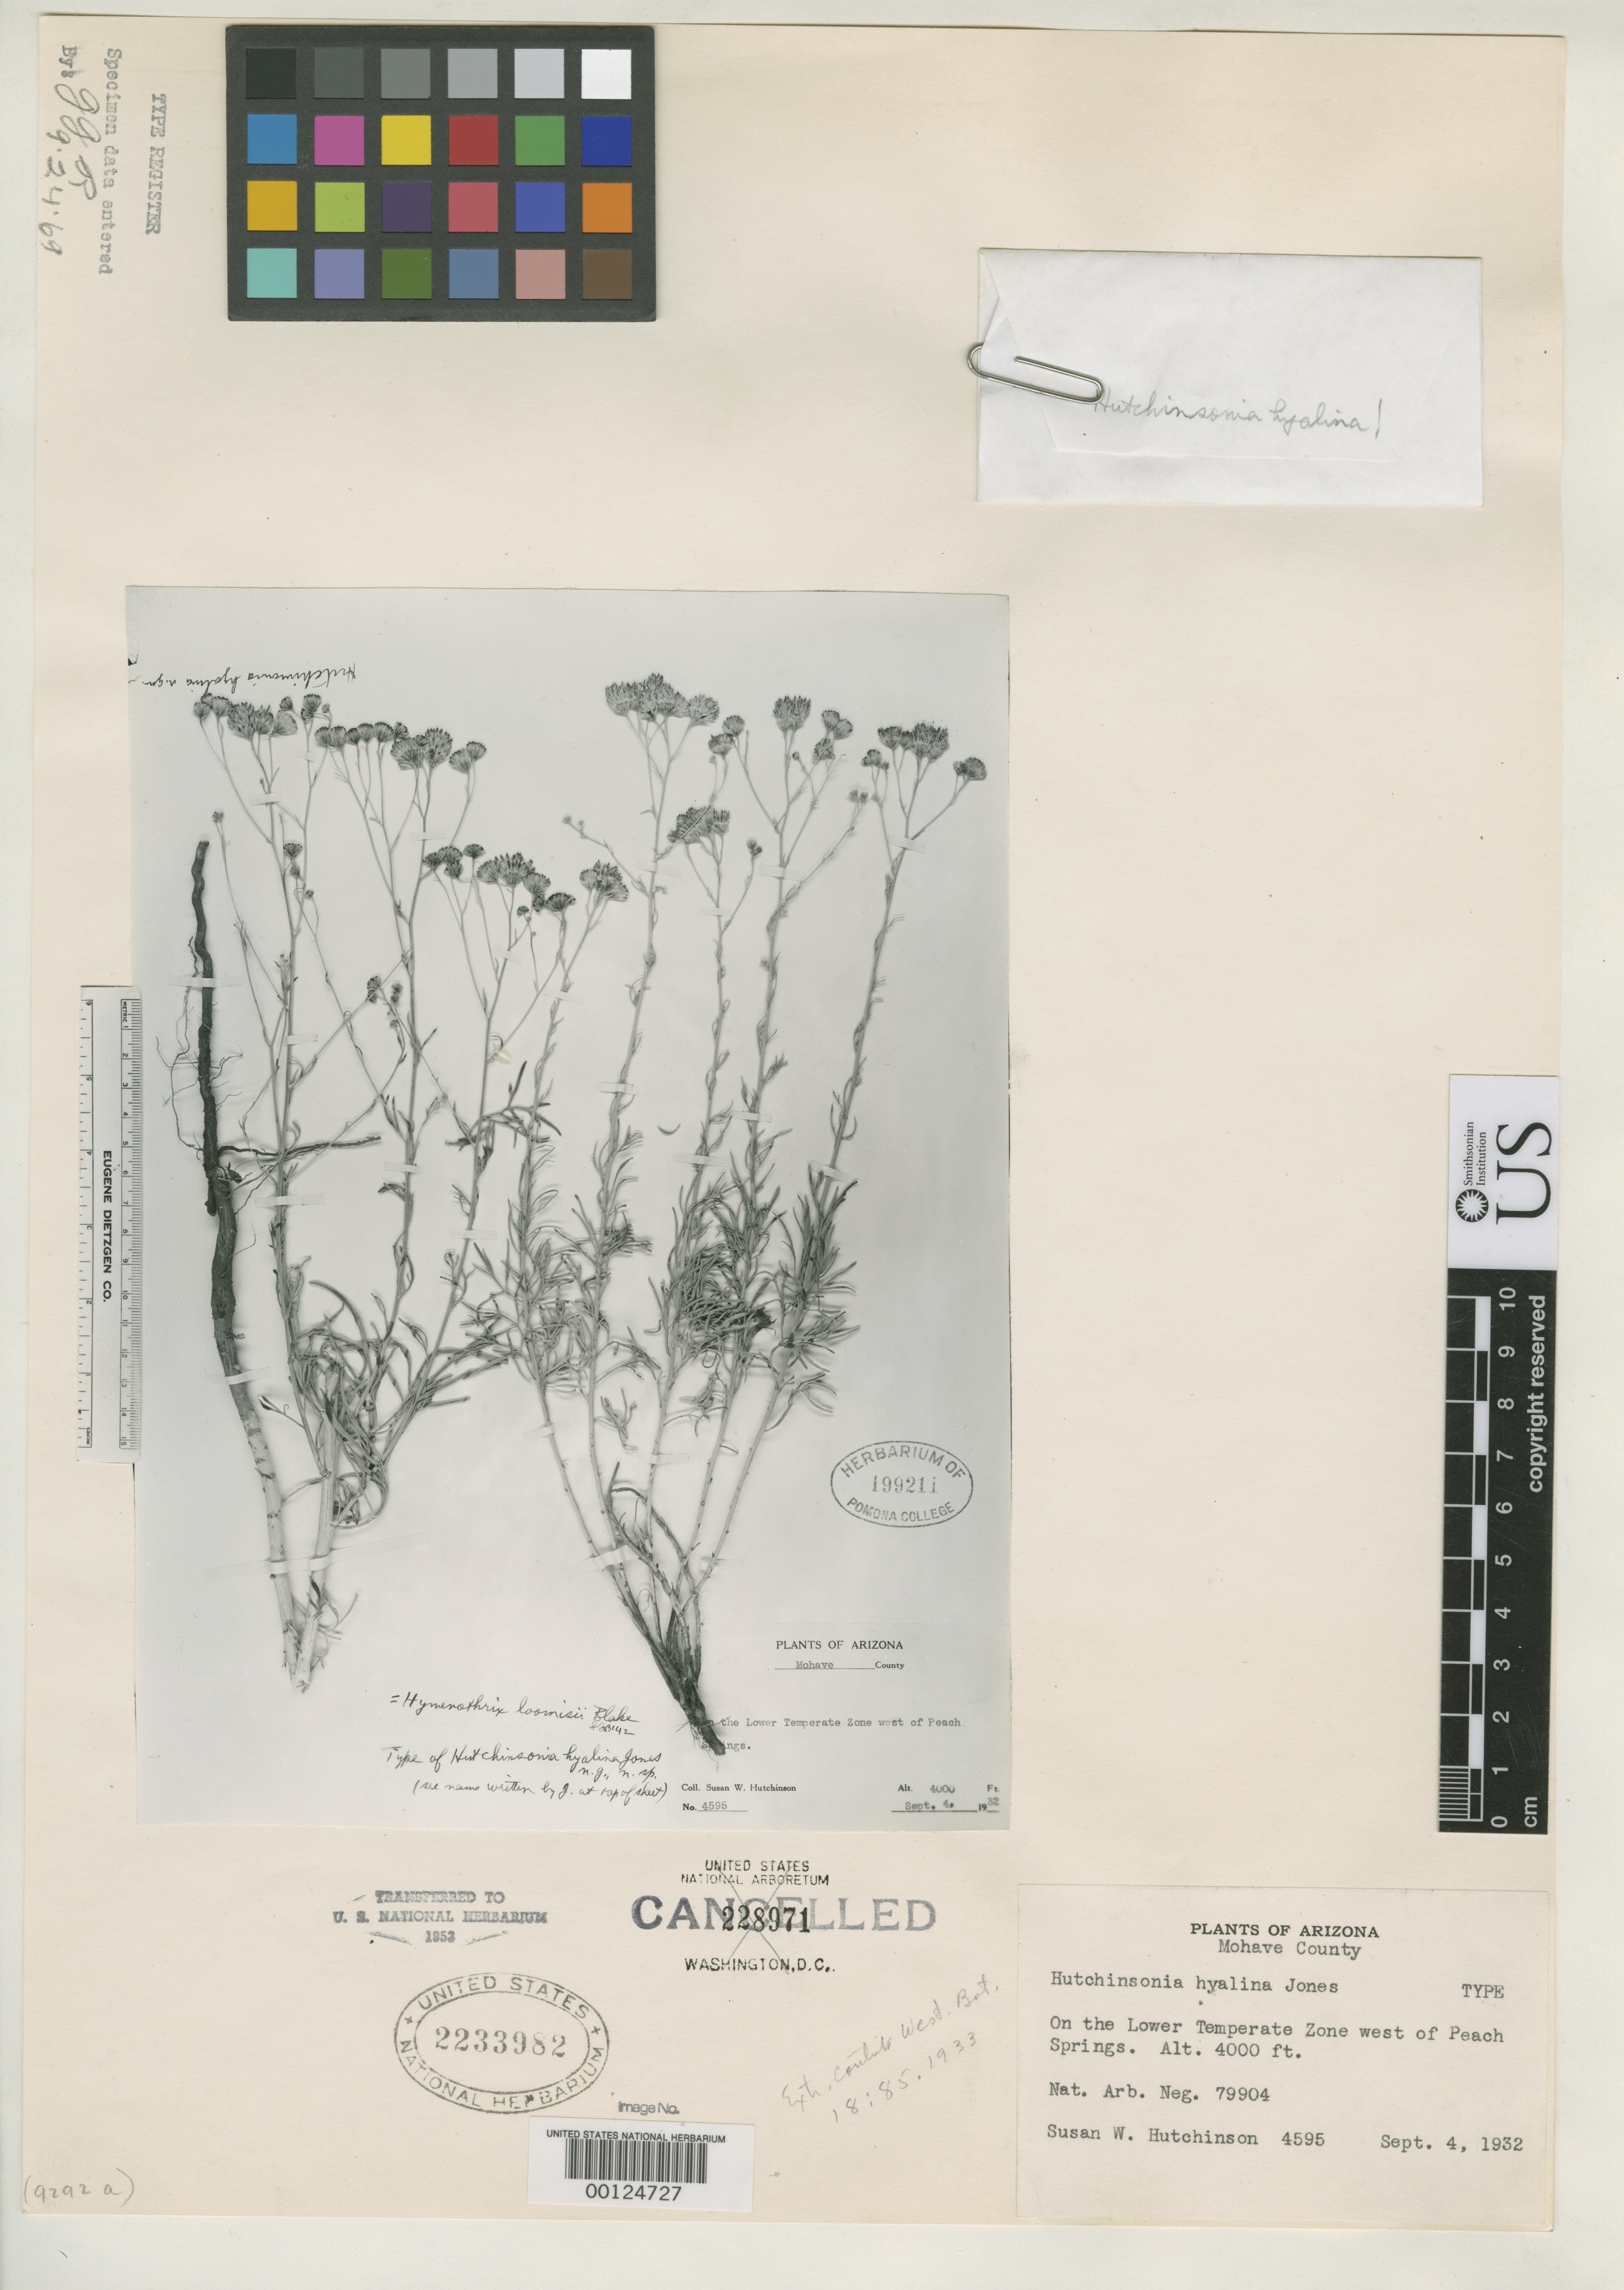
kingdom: Plantae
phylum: Tracheophyta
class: Magnoliopsida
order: Asterales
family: Asteraceae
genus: Hutchinsonia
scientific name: Hutchinsonia hyalina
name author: M.E. Jones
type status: Type Fragment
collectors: S. W. Hutchinson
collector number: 4595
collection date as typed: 04 Sep 1932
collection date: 1932-09-04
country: United States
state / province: Arizona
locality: Palm Springs.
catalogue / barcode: US 2233982